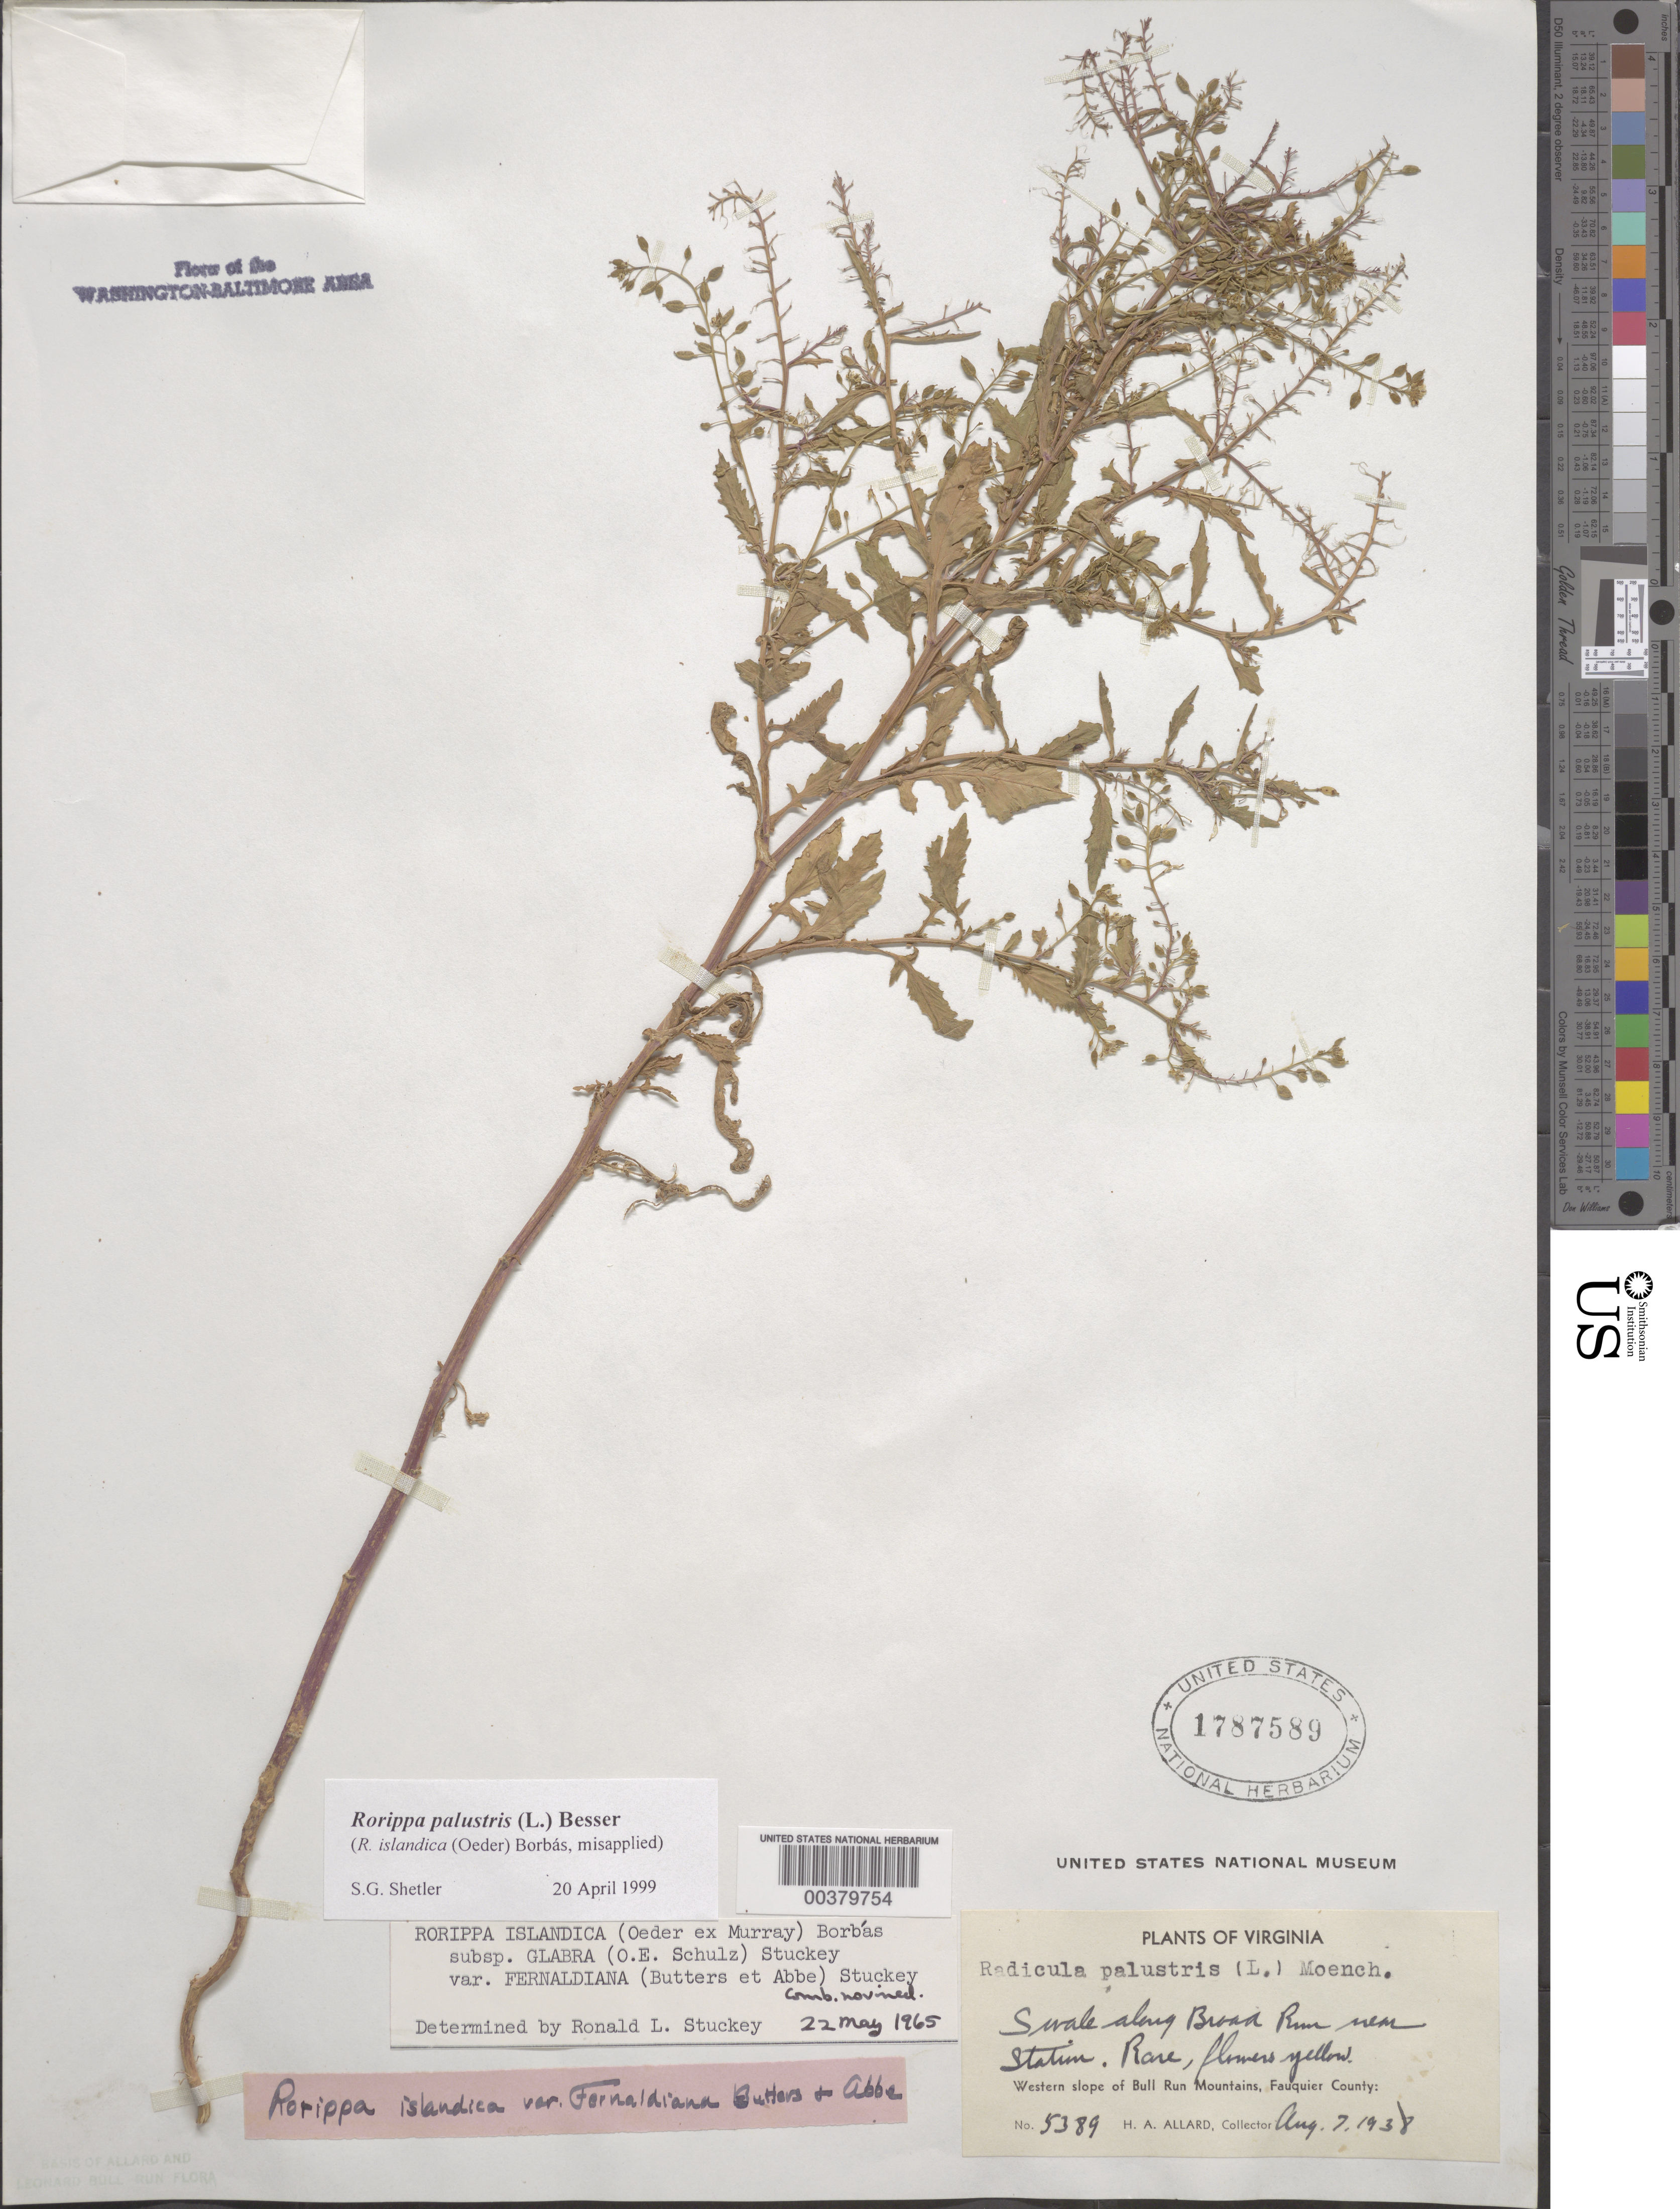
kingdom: Plantae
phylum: Tracheophyta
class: Magnoliopsida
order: Brassicales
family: Brassicaceae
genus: Rorippa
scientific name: Rorippa palustris var. fernaldiana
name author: (Butters & Abbe) Stuckey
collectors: H. A. Allard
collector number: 5389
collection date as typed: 07 Aug 1938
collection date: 1938-08-07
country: United States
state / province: Virginia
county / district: Fauquier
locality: Broad Run, Station vicinity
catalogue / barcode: US 1787589